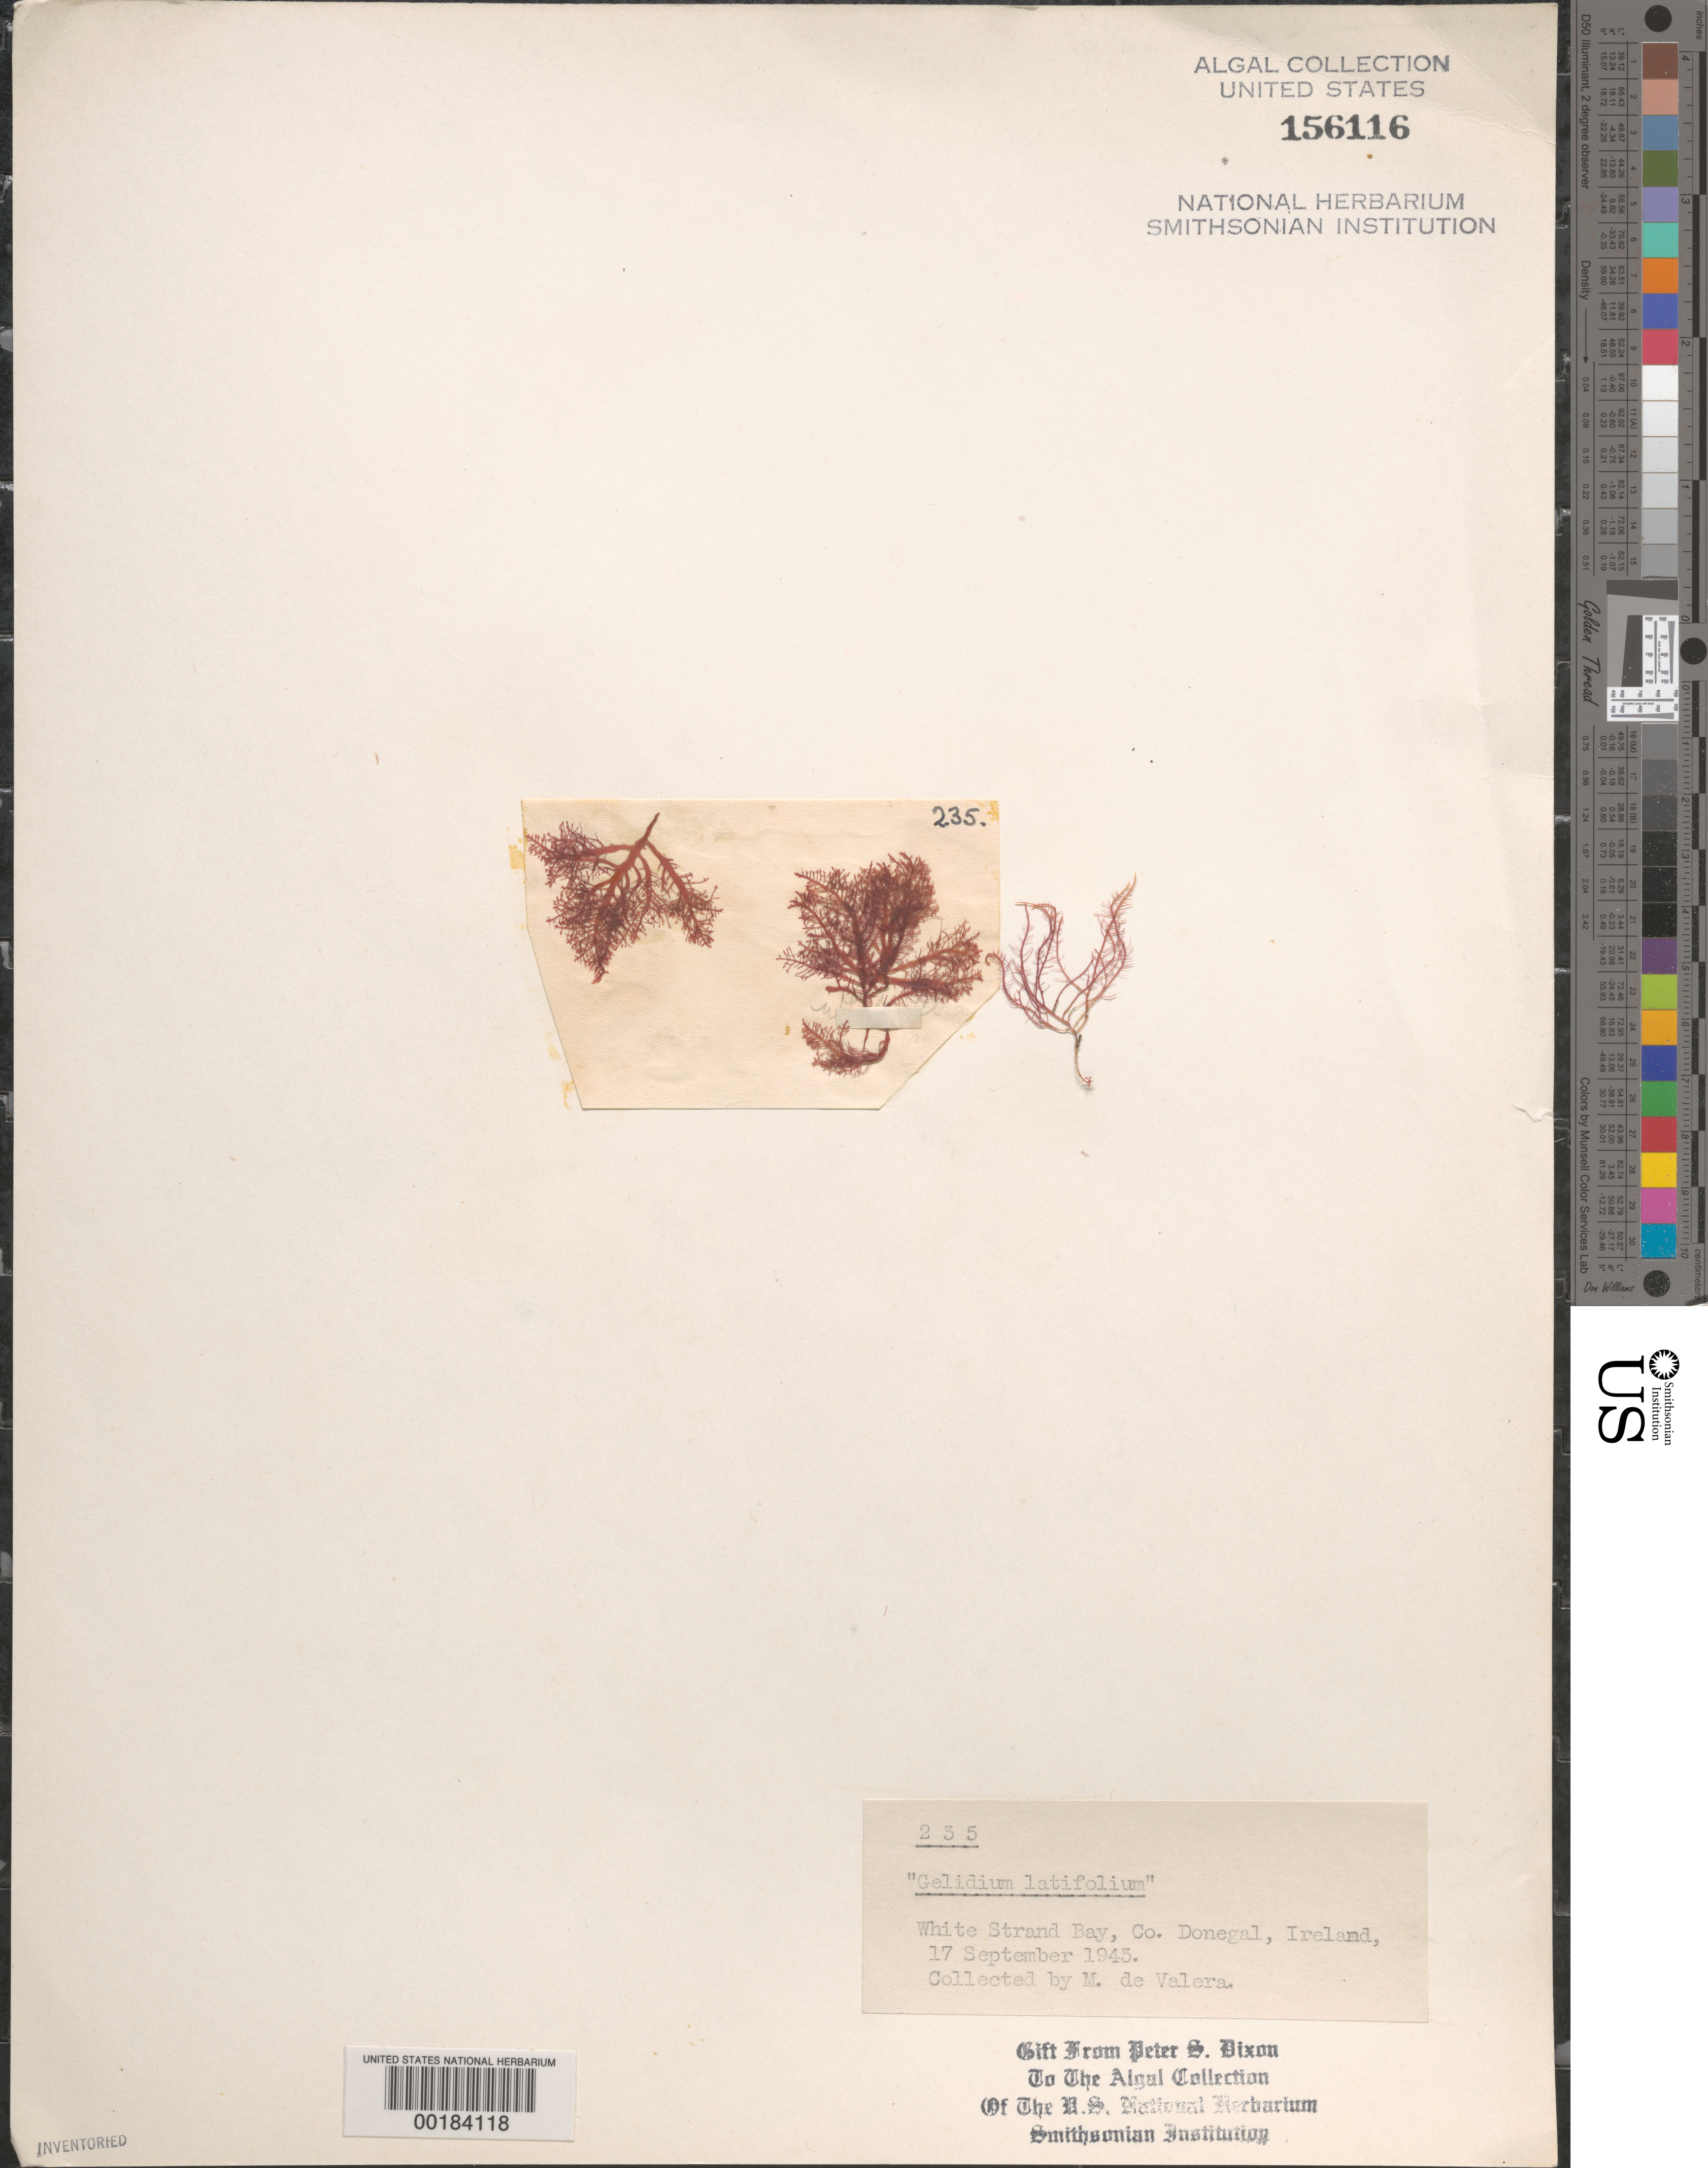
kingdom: Plantae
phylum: Rhodophyta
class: Florideophyceae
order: Gelidiales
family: Gelidiaceae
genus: Gelidium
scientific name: Gelidium spinosum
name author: (S.G. Gmel.) P.C. Silva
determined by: Algae name updating Project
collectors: M. De Valera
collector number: PSD 235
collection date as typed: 17 Sep 1943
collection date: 1943-09-17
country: Ireland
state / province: Ulster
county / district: Donegal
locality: White Strand Bay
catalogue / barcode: US 156116